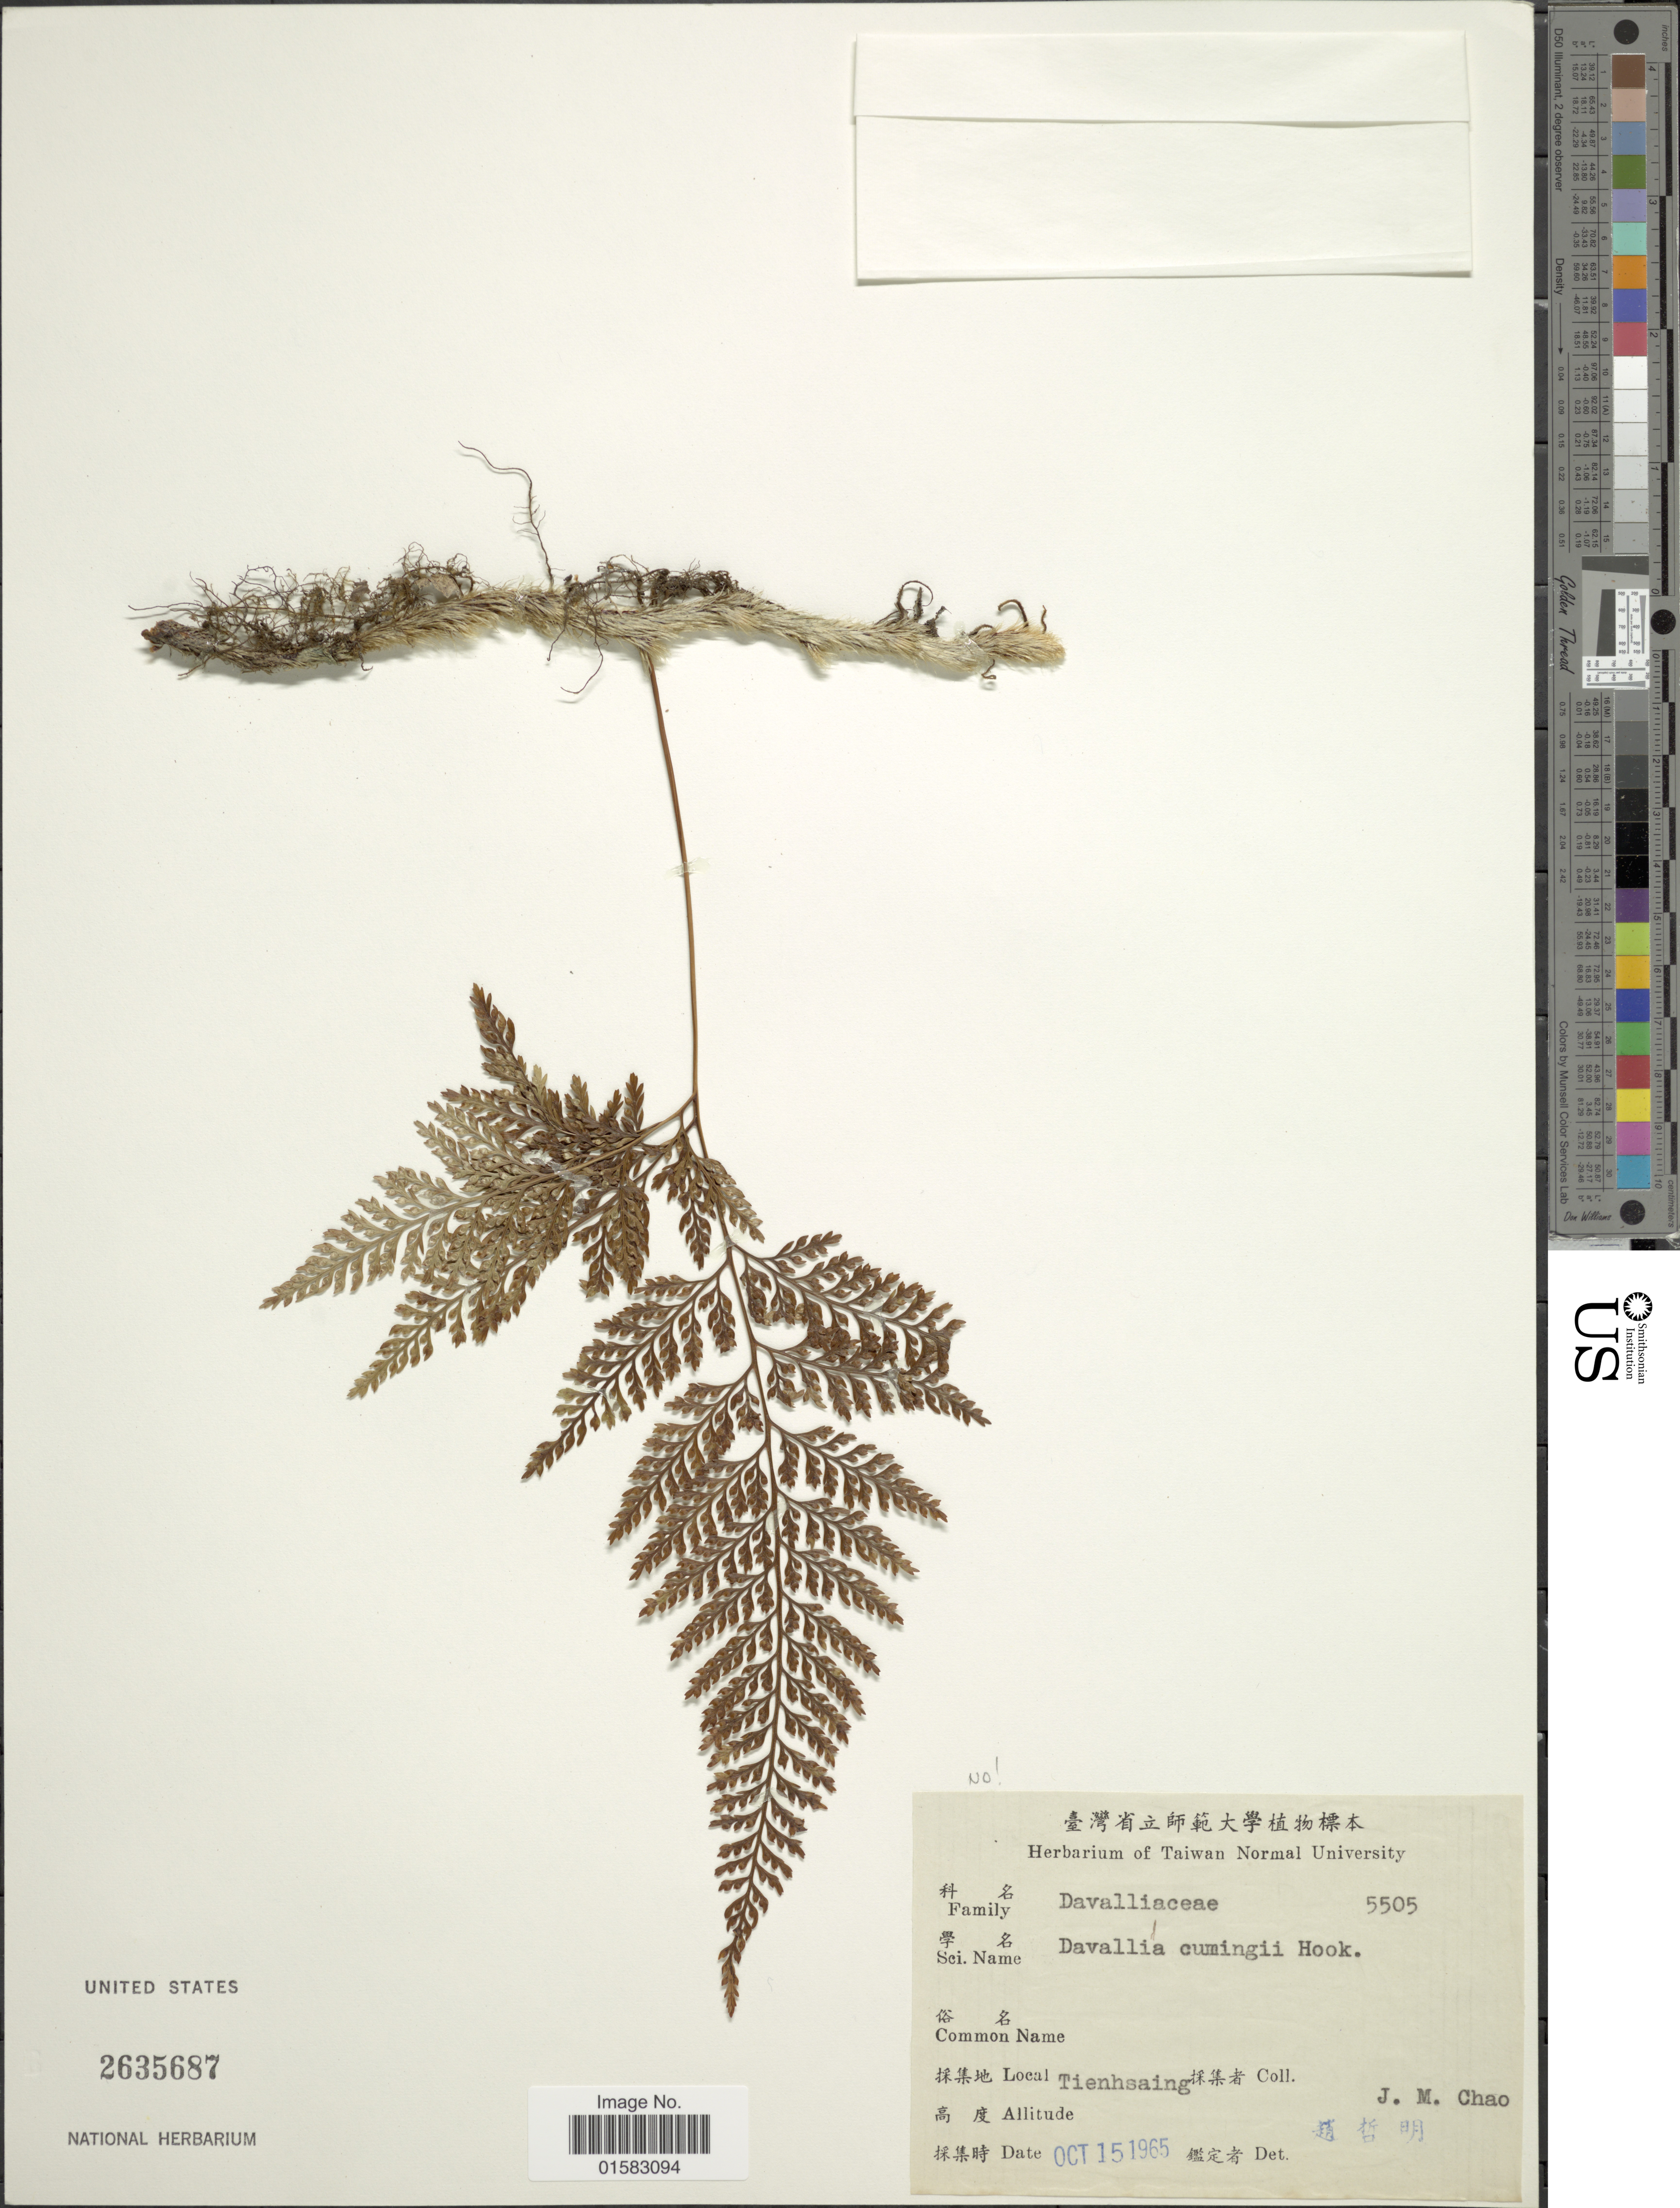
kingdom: Plantae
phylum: Tracheophyta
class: Polypodiopsida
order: Polypodiales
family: Davalliaceae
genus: Davallia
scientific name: Davallia sp.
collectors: J. Chao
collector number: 5505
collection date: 1965-10-15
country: Taiwan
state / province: Hualien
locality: Tienhsaing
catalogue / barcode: US 2635687